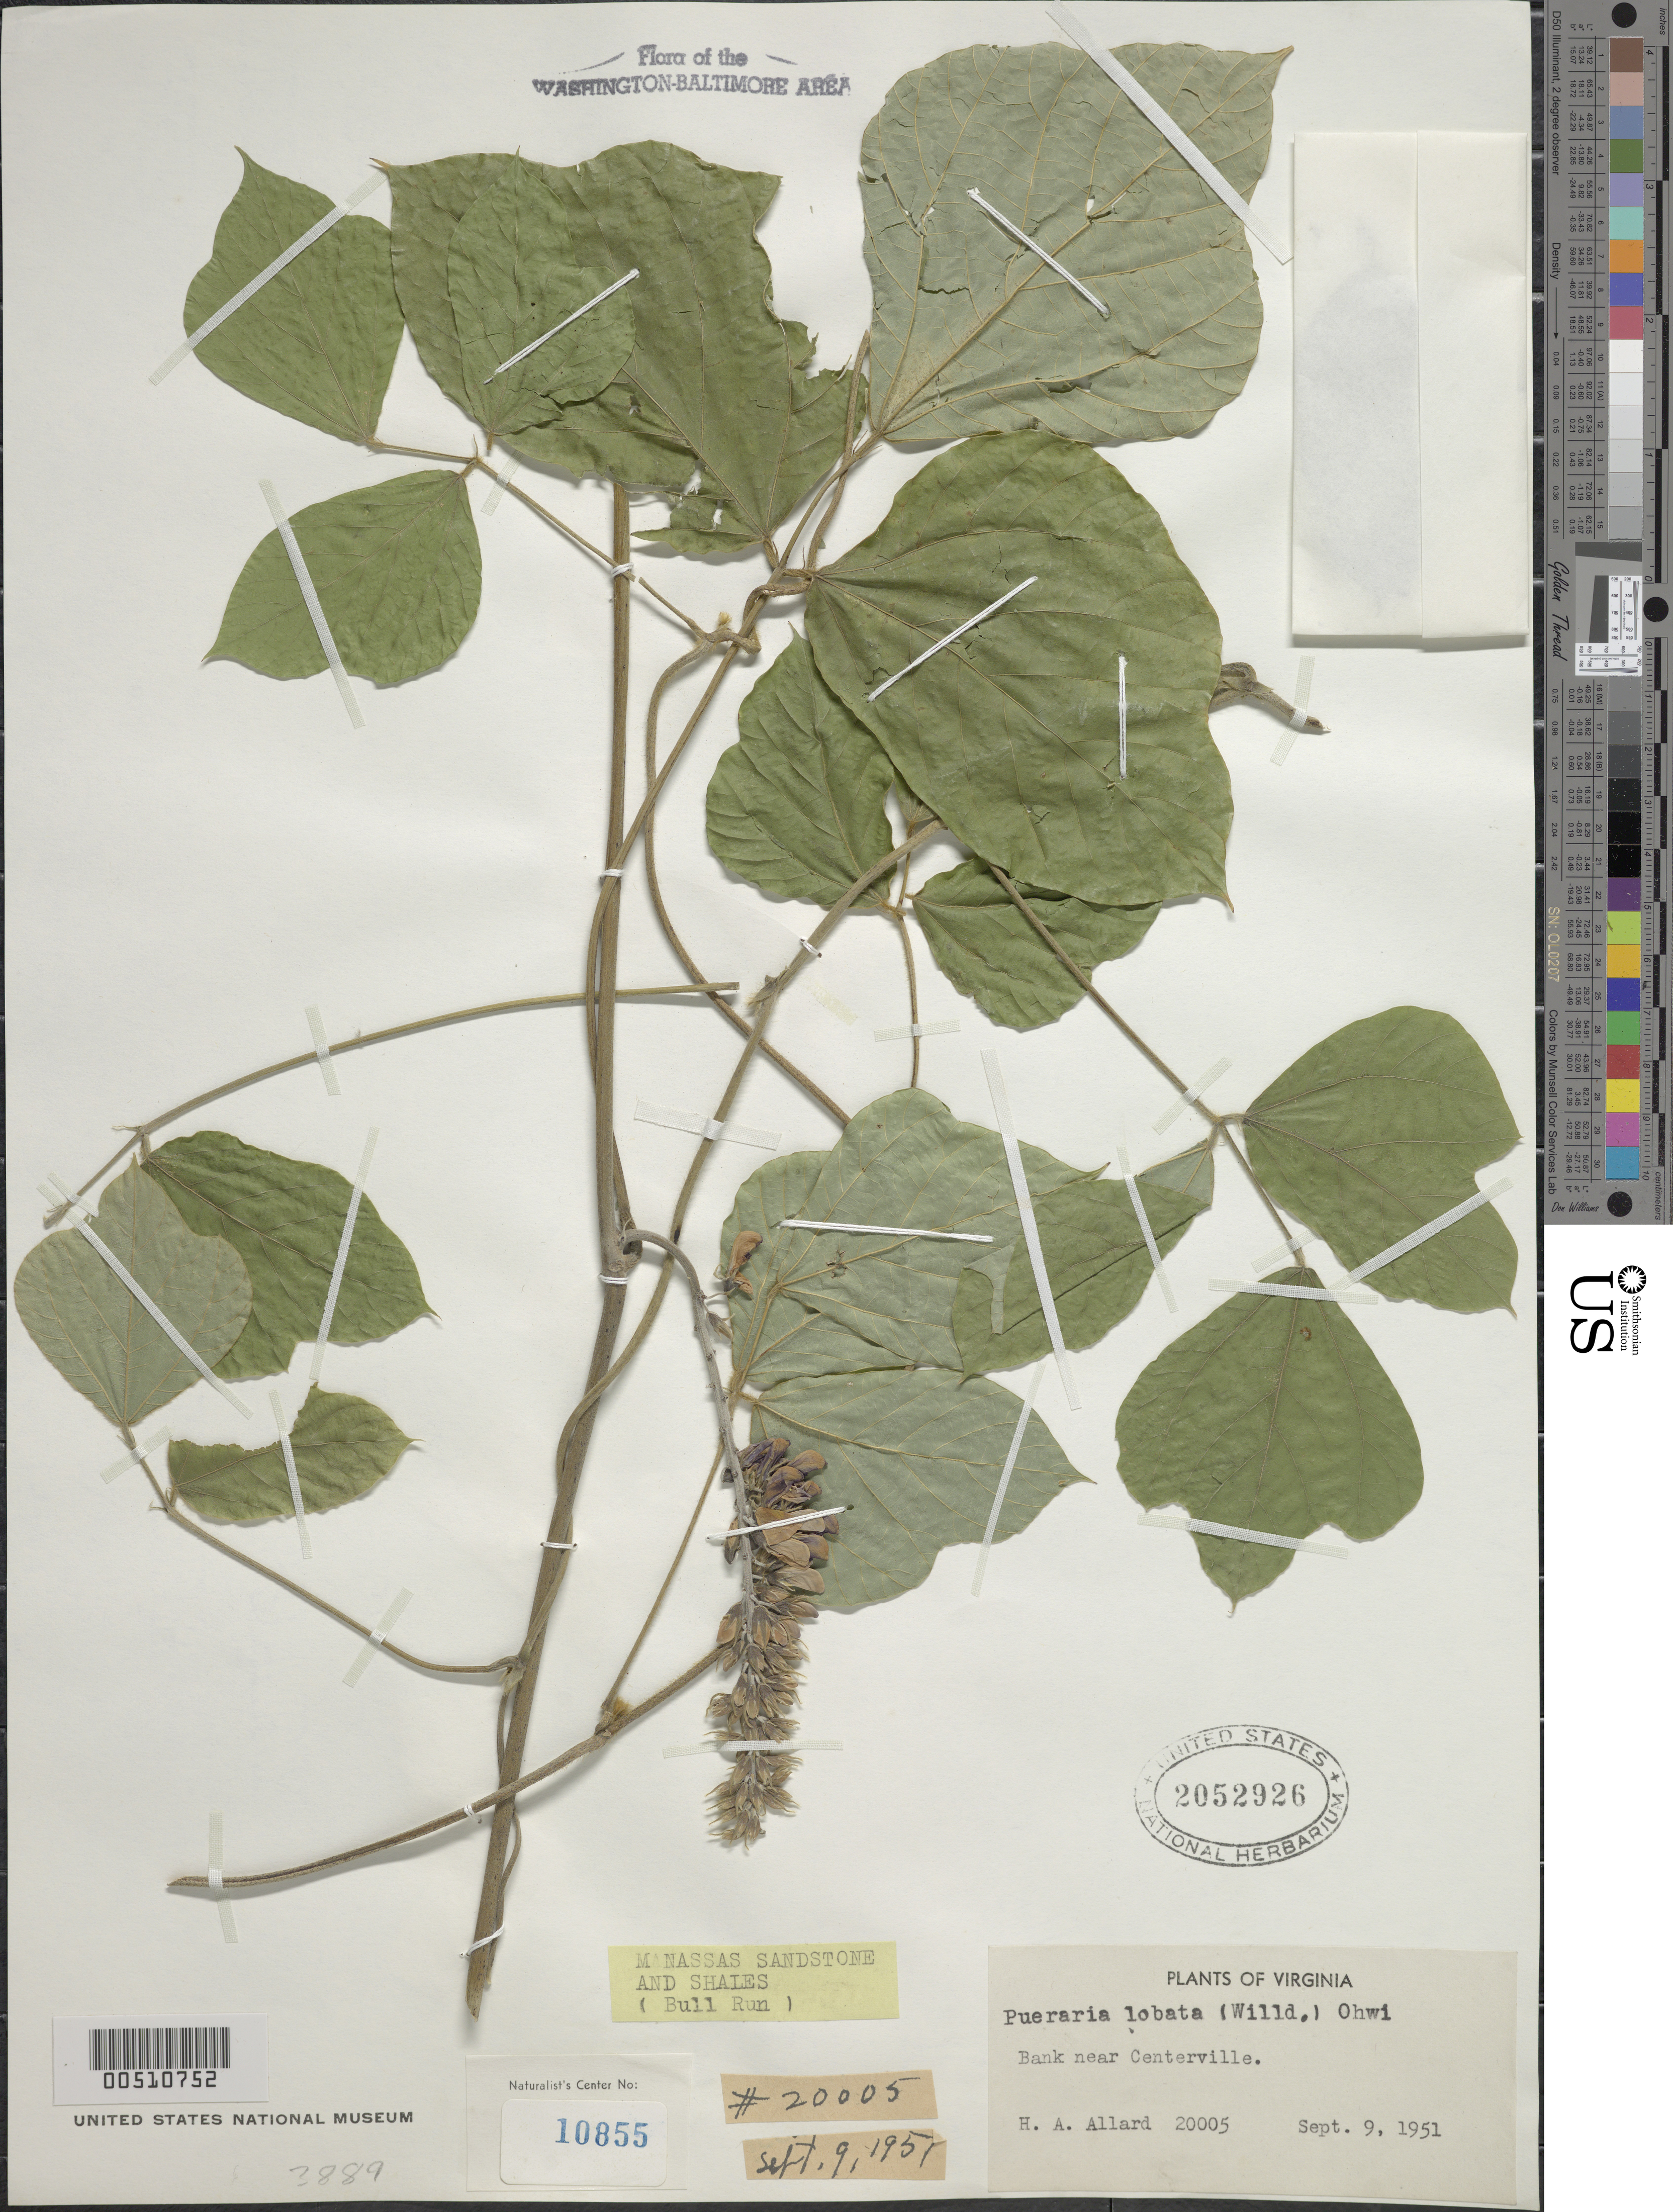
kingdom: Plantae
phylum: Tracheophyta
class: Magnoliopsida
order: Fabales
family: Fabaceae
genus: Pueraria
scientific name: Pueraria montana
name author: (Lour.) Merr.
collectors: H. A. Allard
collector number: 20005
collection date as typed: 09 Sep 1951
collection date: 1951-09-09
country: United States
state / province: Virginia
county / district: Fairfax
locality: Near Centerville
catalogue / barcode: US 2052926